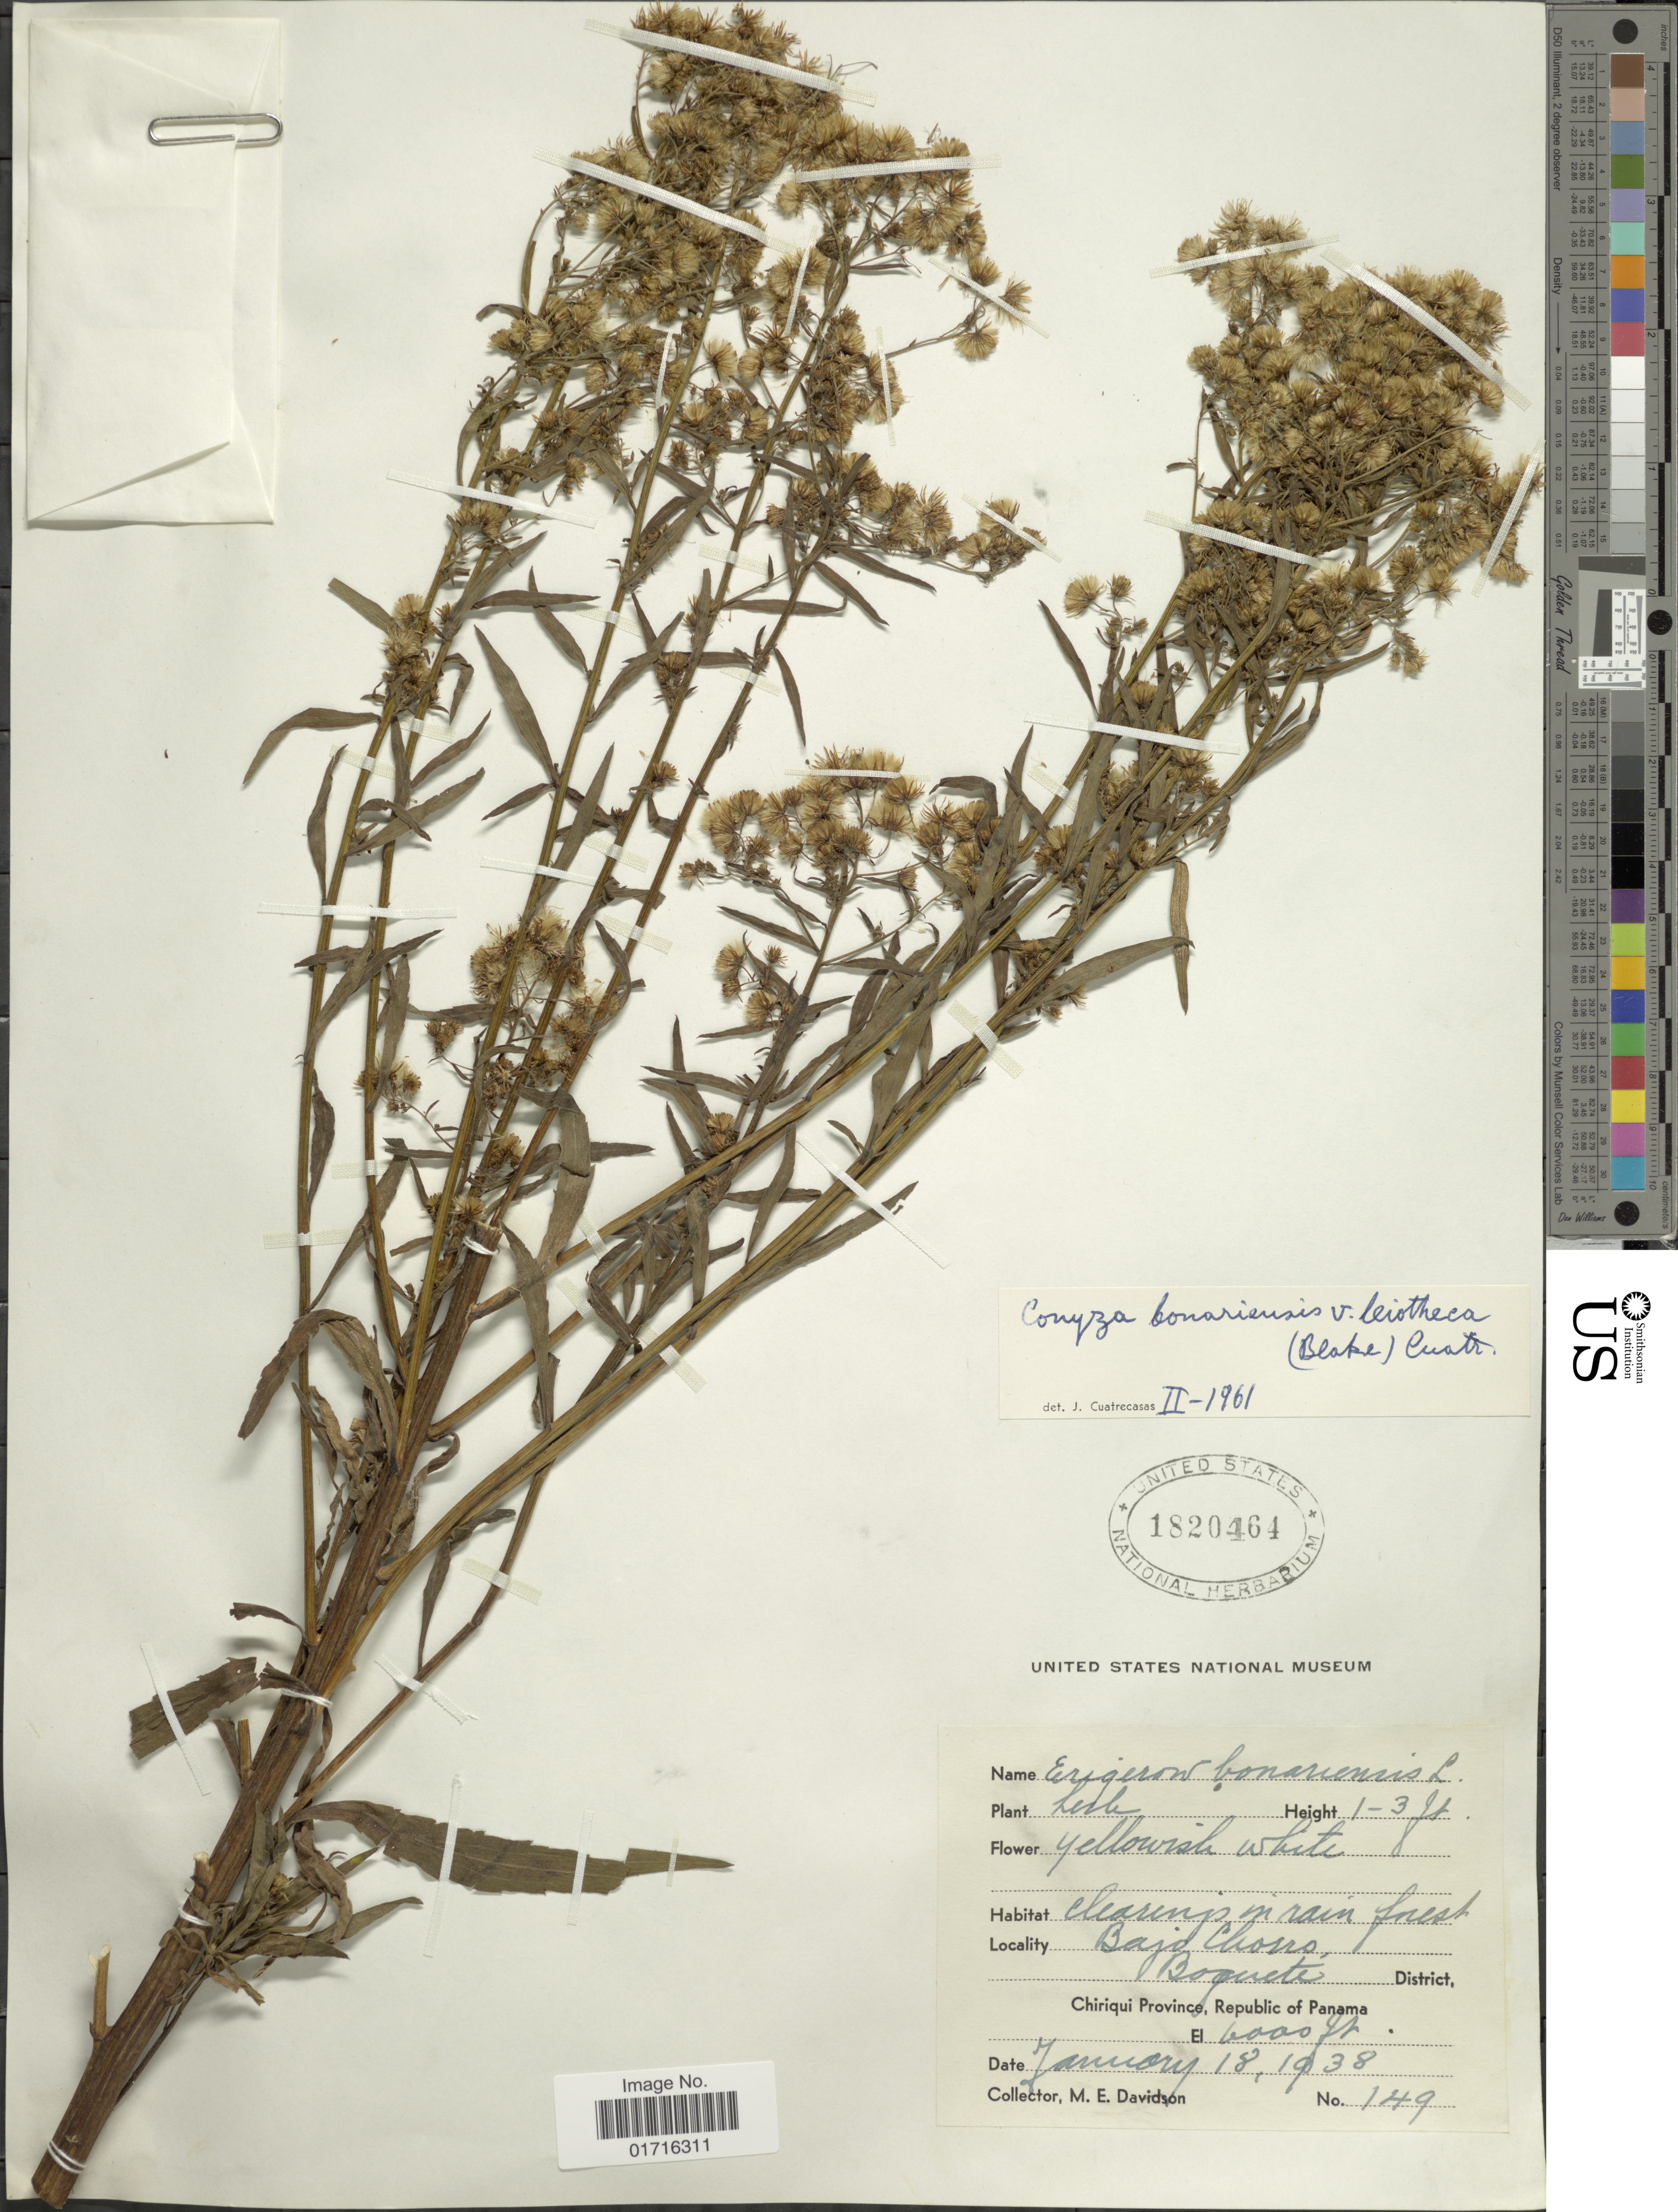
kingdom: Plantae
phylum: Tracheophyta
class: Magnoliopsida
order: Asterales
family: Asteraceae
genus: Conyza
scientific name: Conyza bonariensis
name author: (L.) Cronq.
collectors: M. E. Davidson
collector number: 149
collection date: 1938-01-18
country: Panama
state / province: Chiriqui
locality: Boquete District, Republic of Panama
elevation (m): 1829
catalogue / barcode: US 1820464